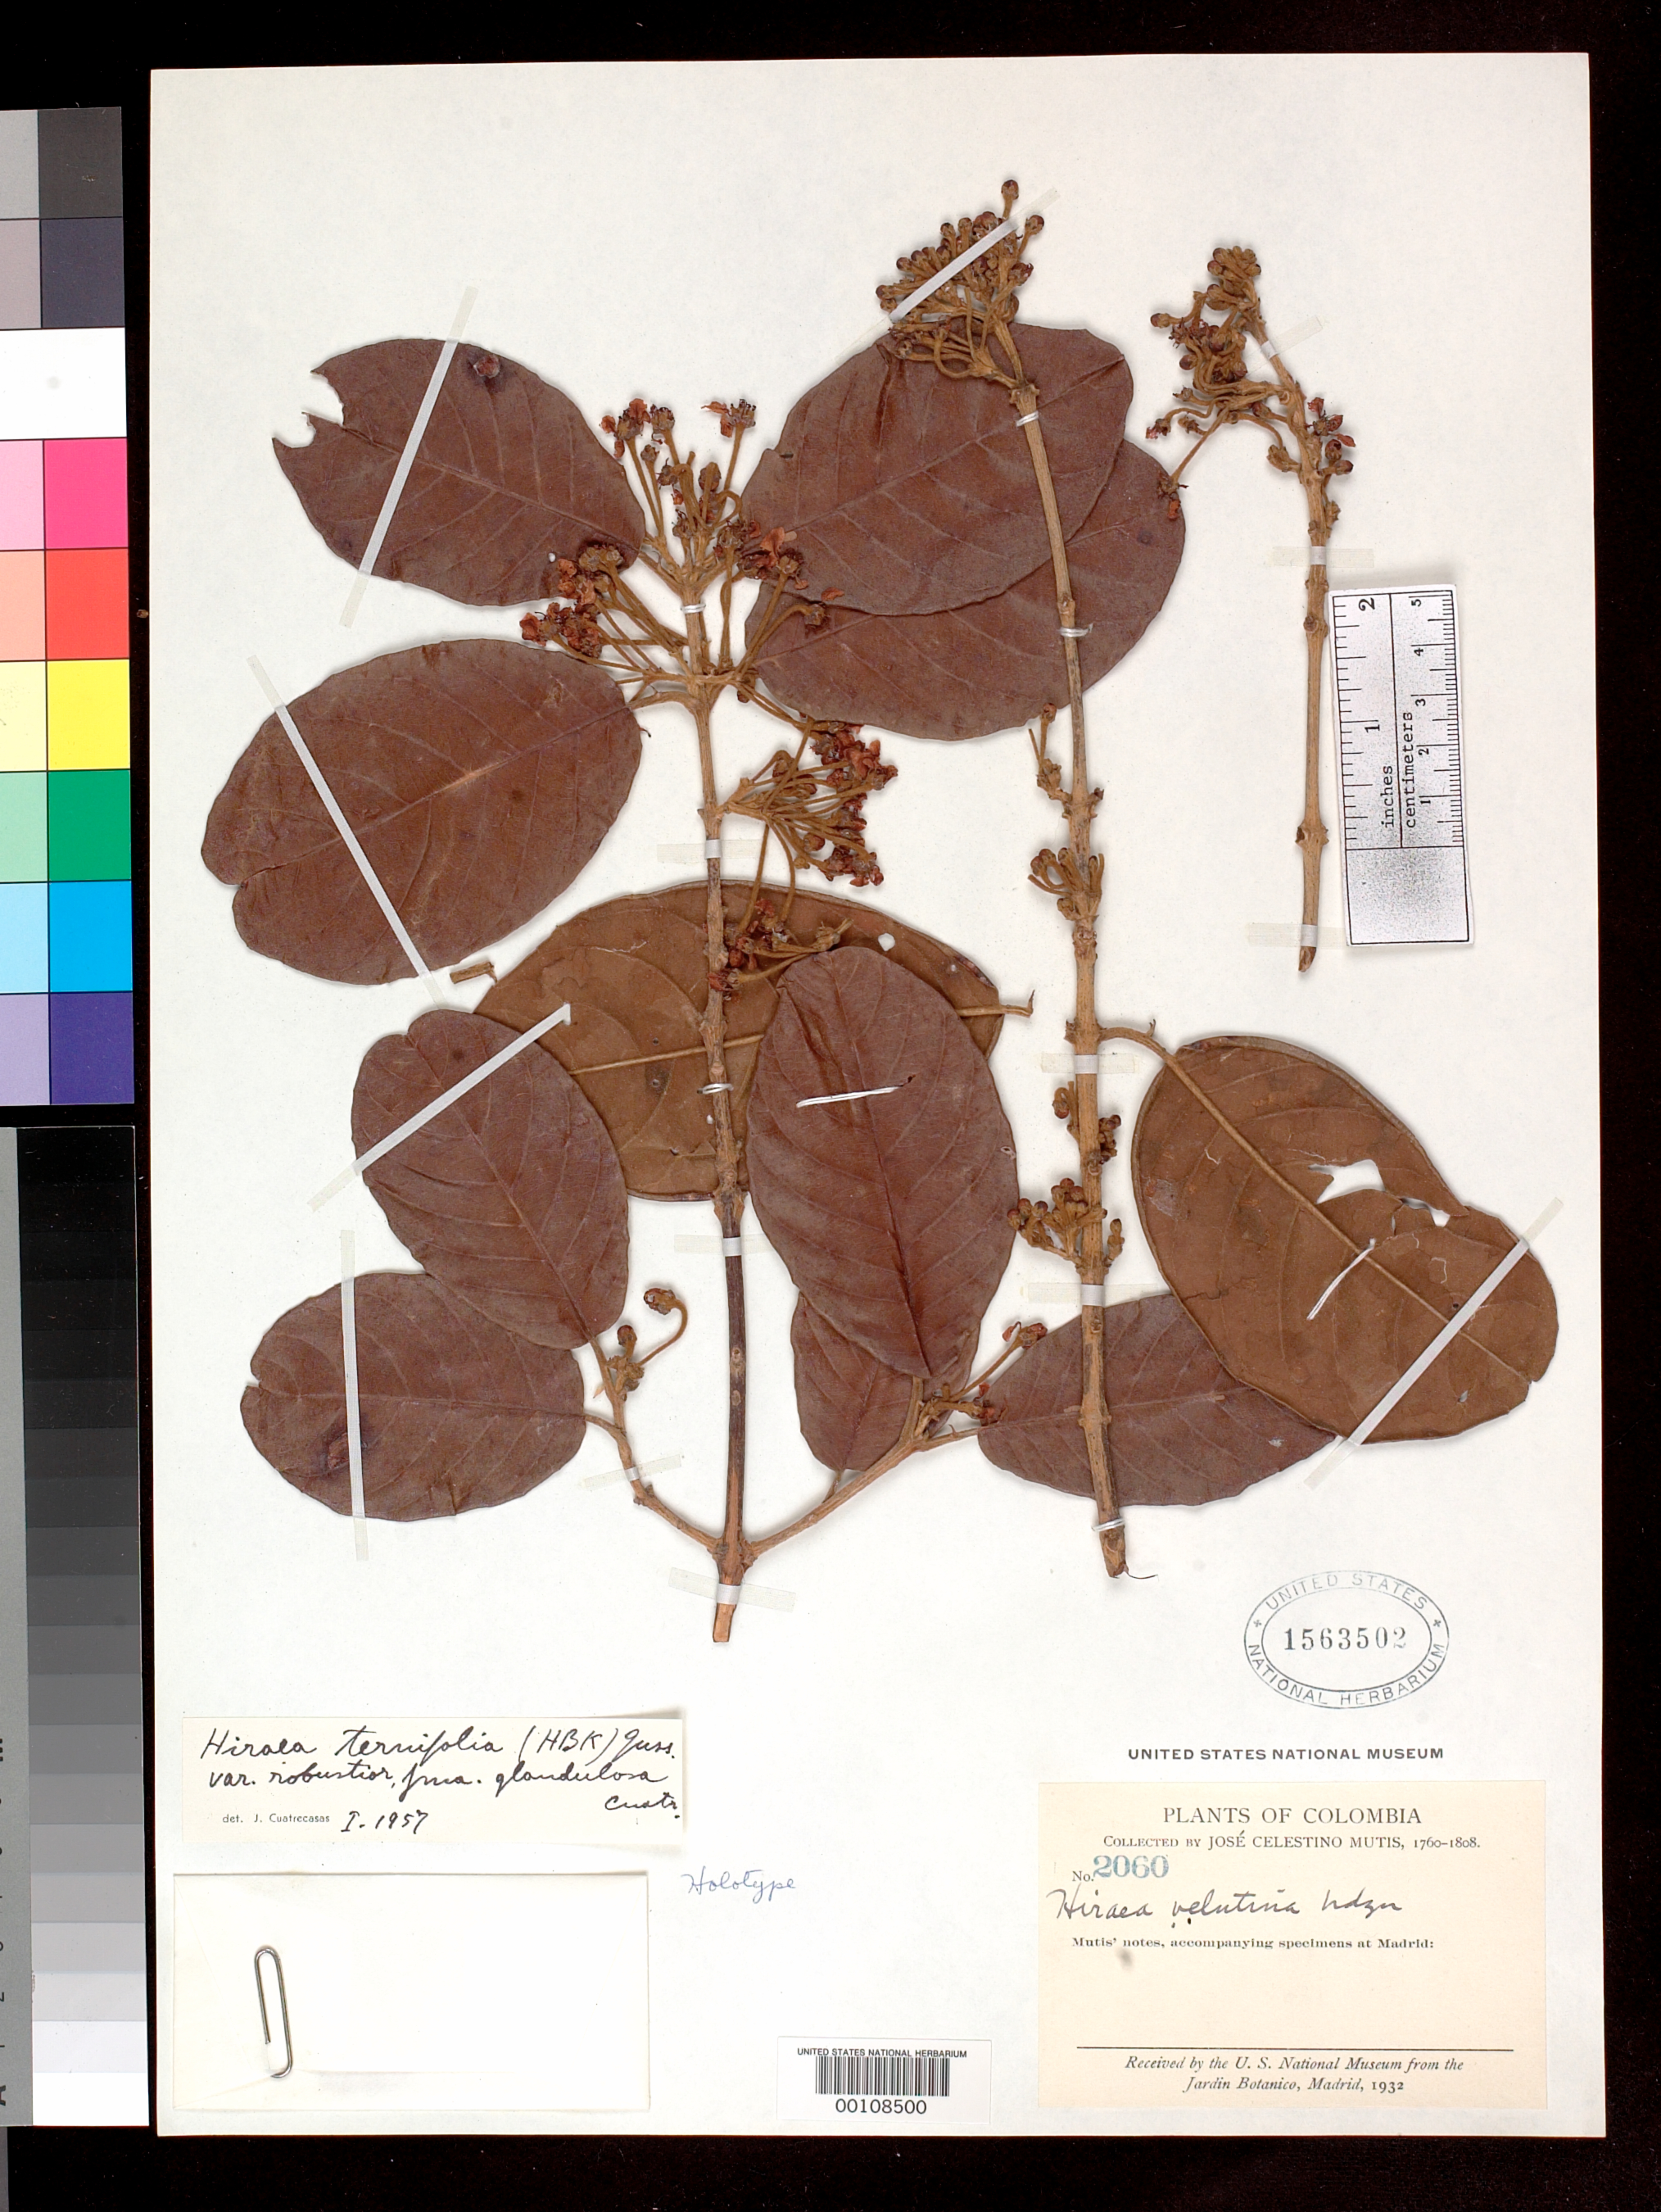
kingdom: Plantae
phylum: Tracheophyta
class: Magnoliopsida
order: Malpighiales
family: Malpighiaceae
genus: Hiraea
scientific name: Hiraea ternifolia f. glandulosa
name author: Cuatrec.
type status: Holotype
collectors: J. C. B. Mutis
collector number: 2060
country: Colombia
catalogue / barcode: US 1563502